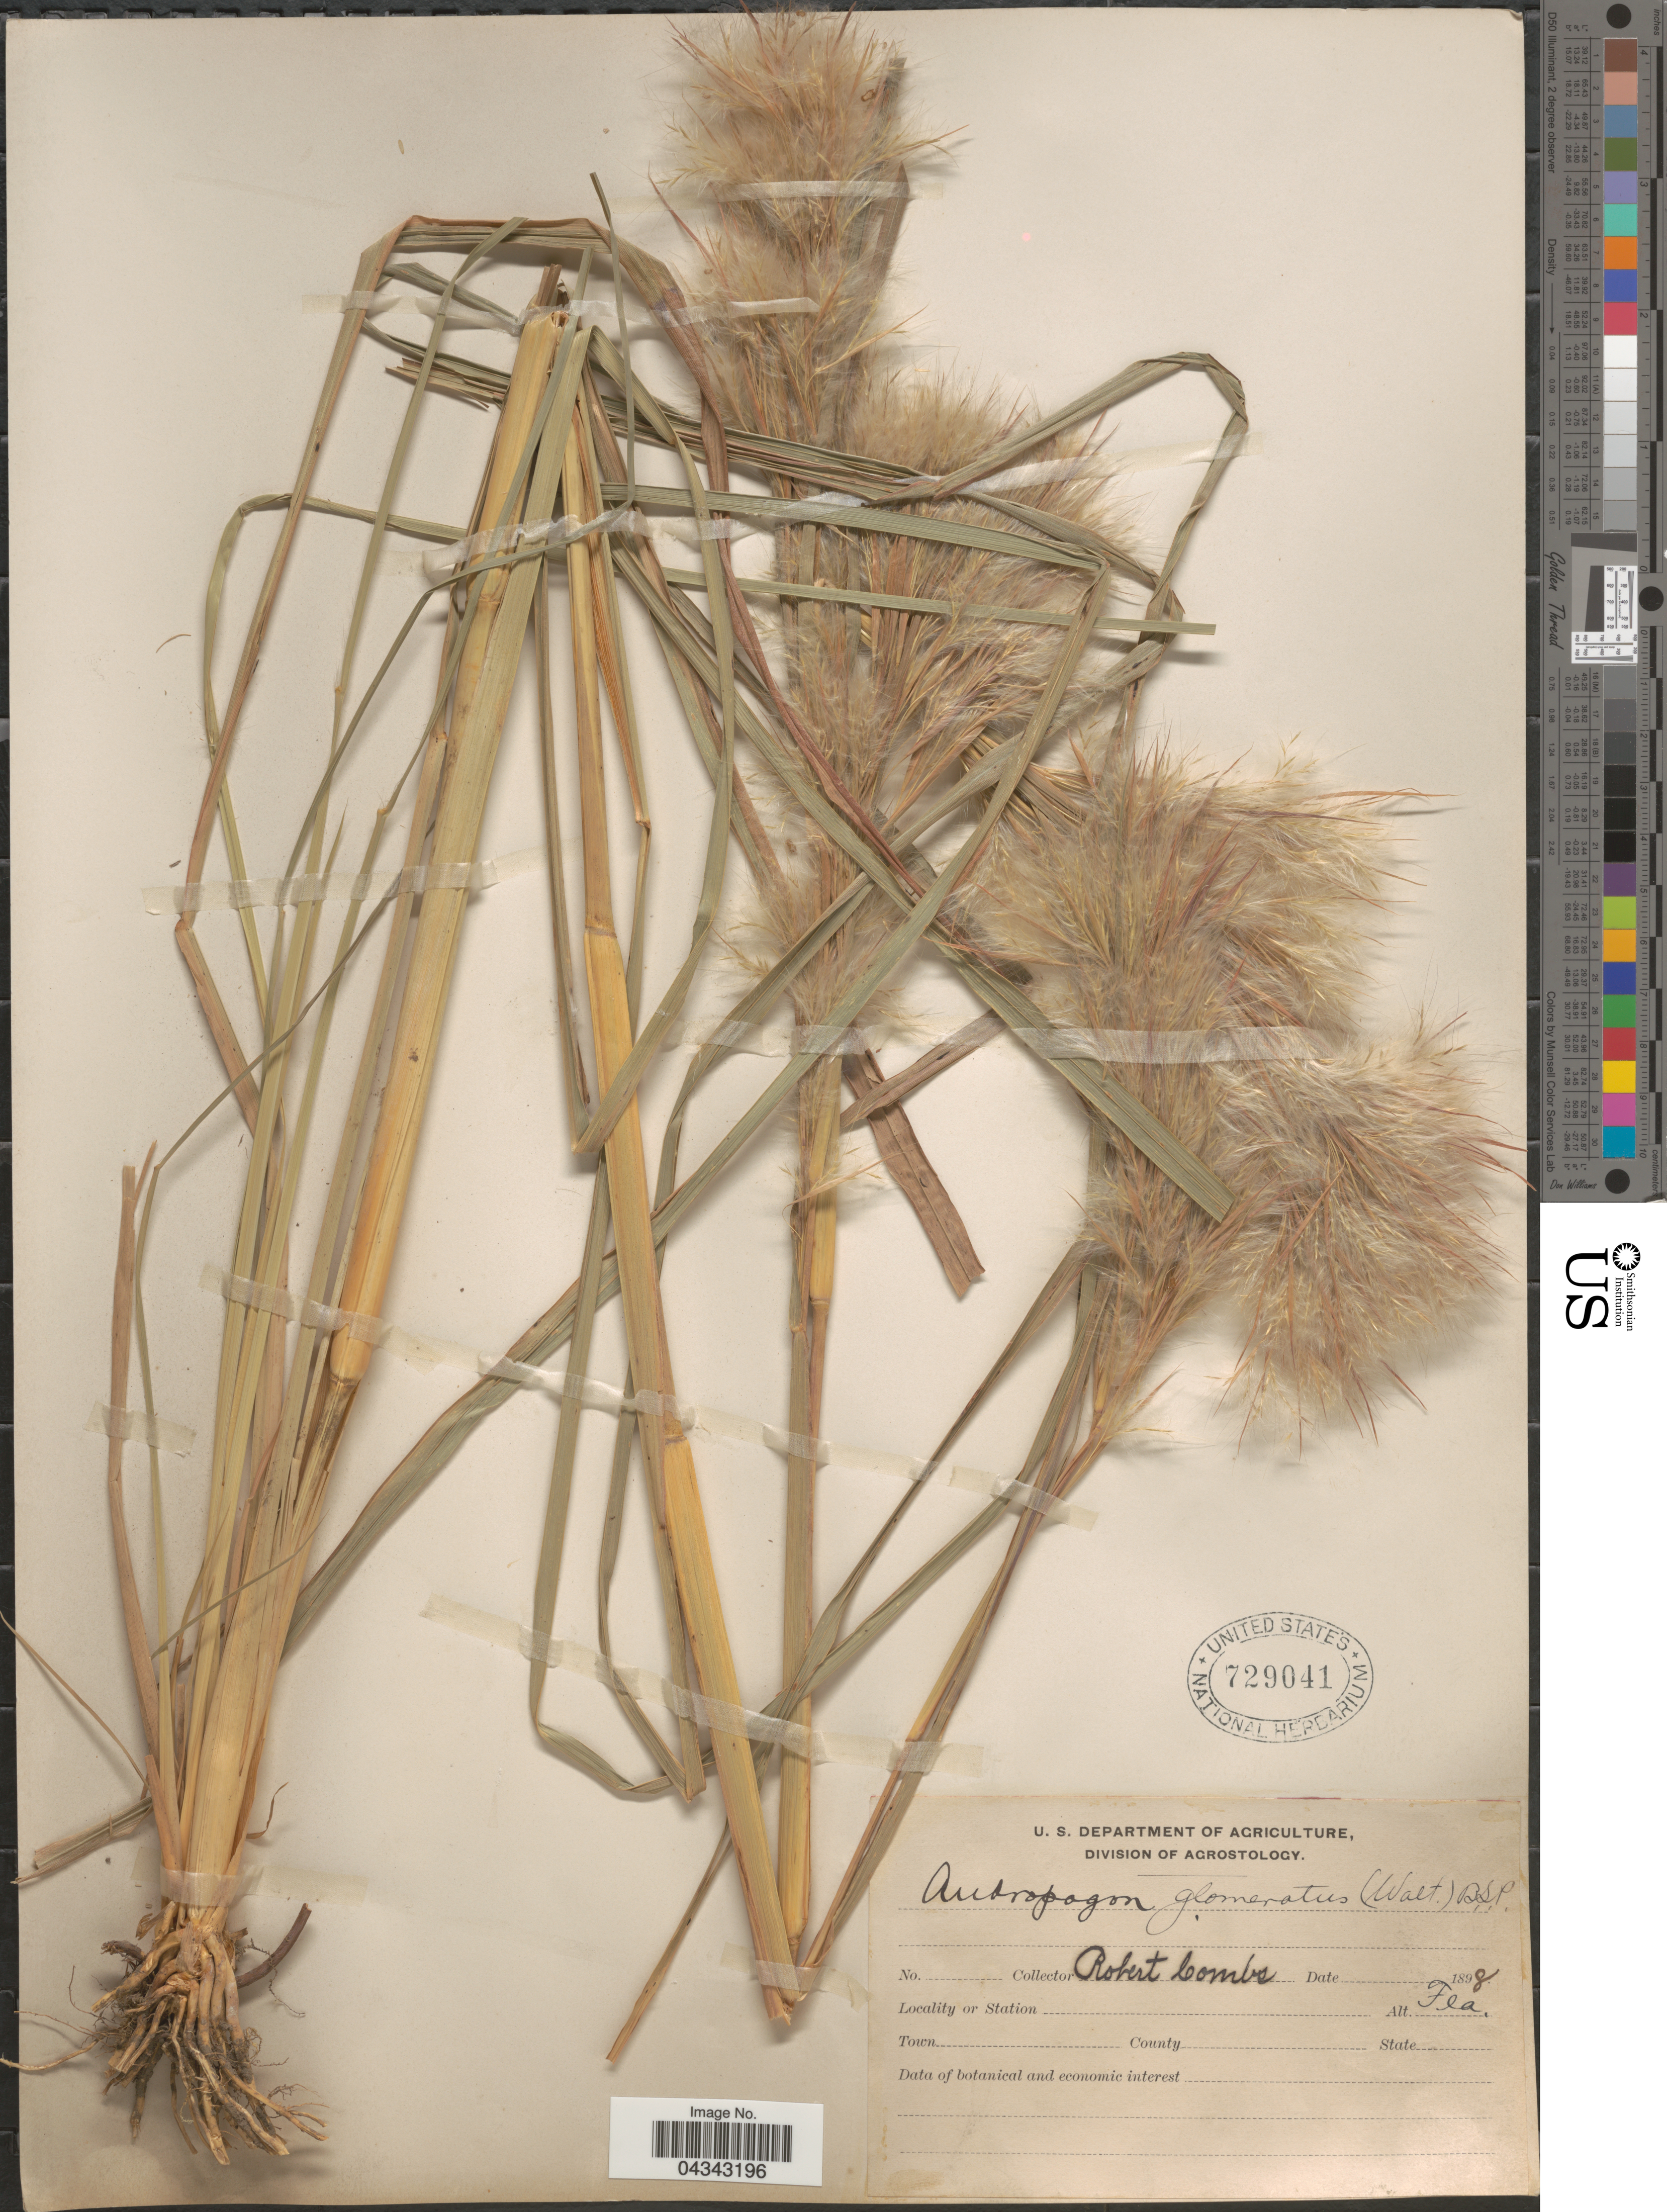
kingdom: Plantae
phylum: Tracheophyta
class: Liliopsida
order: Poales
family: Poaceae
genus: Andropogon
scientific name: Andropogon glomeratus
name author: (Walter) Britton, Stearns & Poggenb.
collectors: R. Combs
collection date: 1898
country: United States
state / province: Florida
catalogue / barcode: US 729041